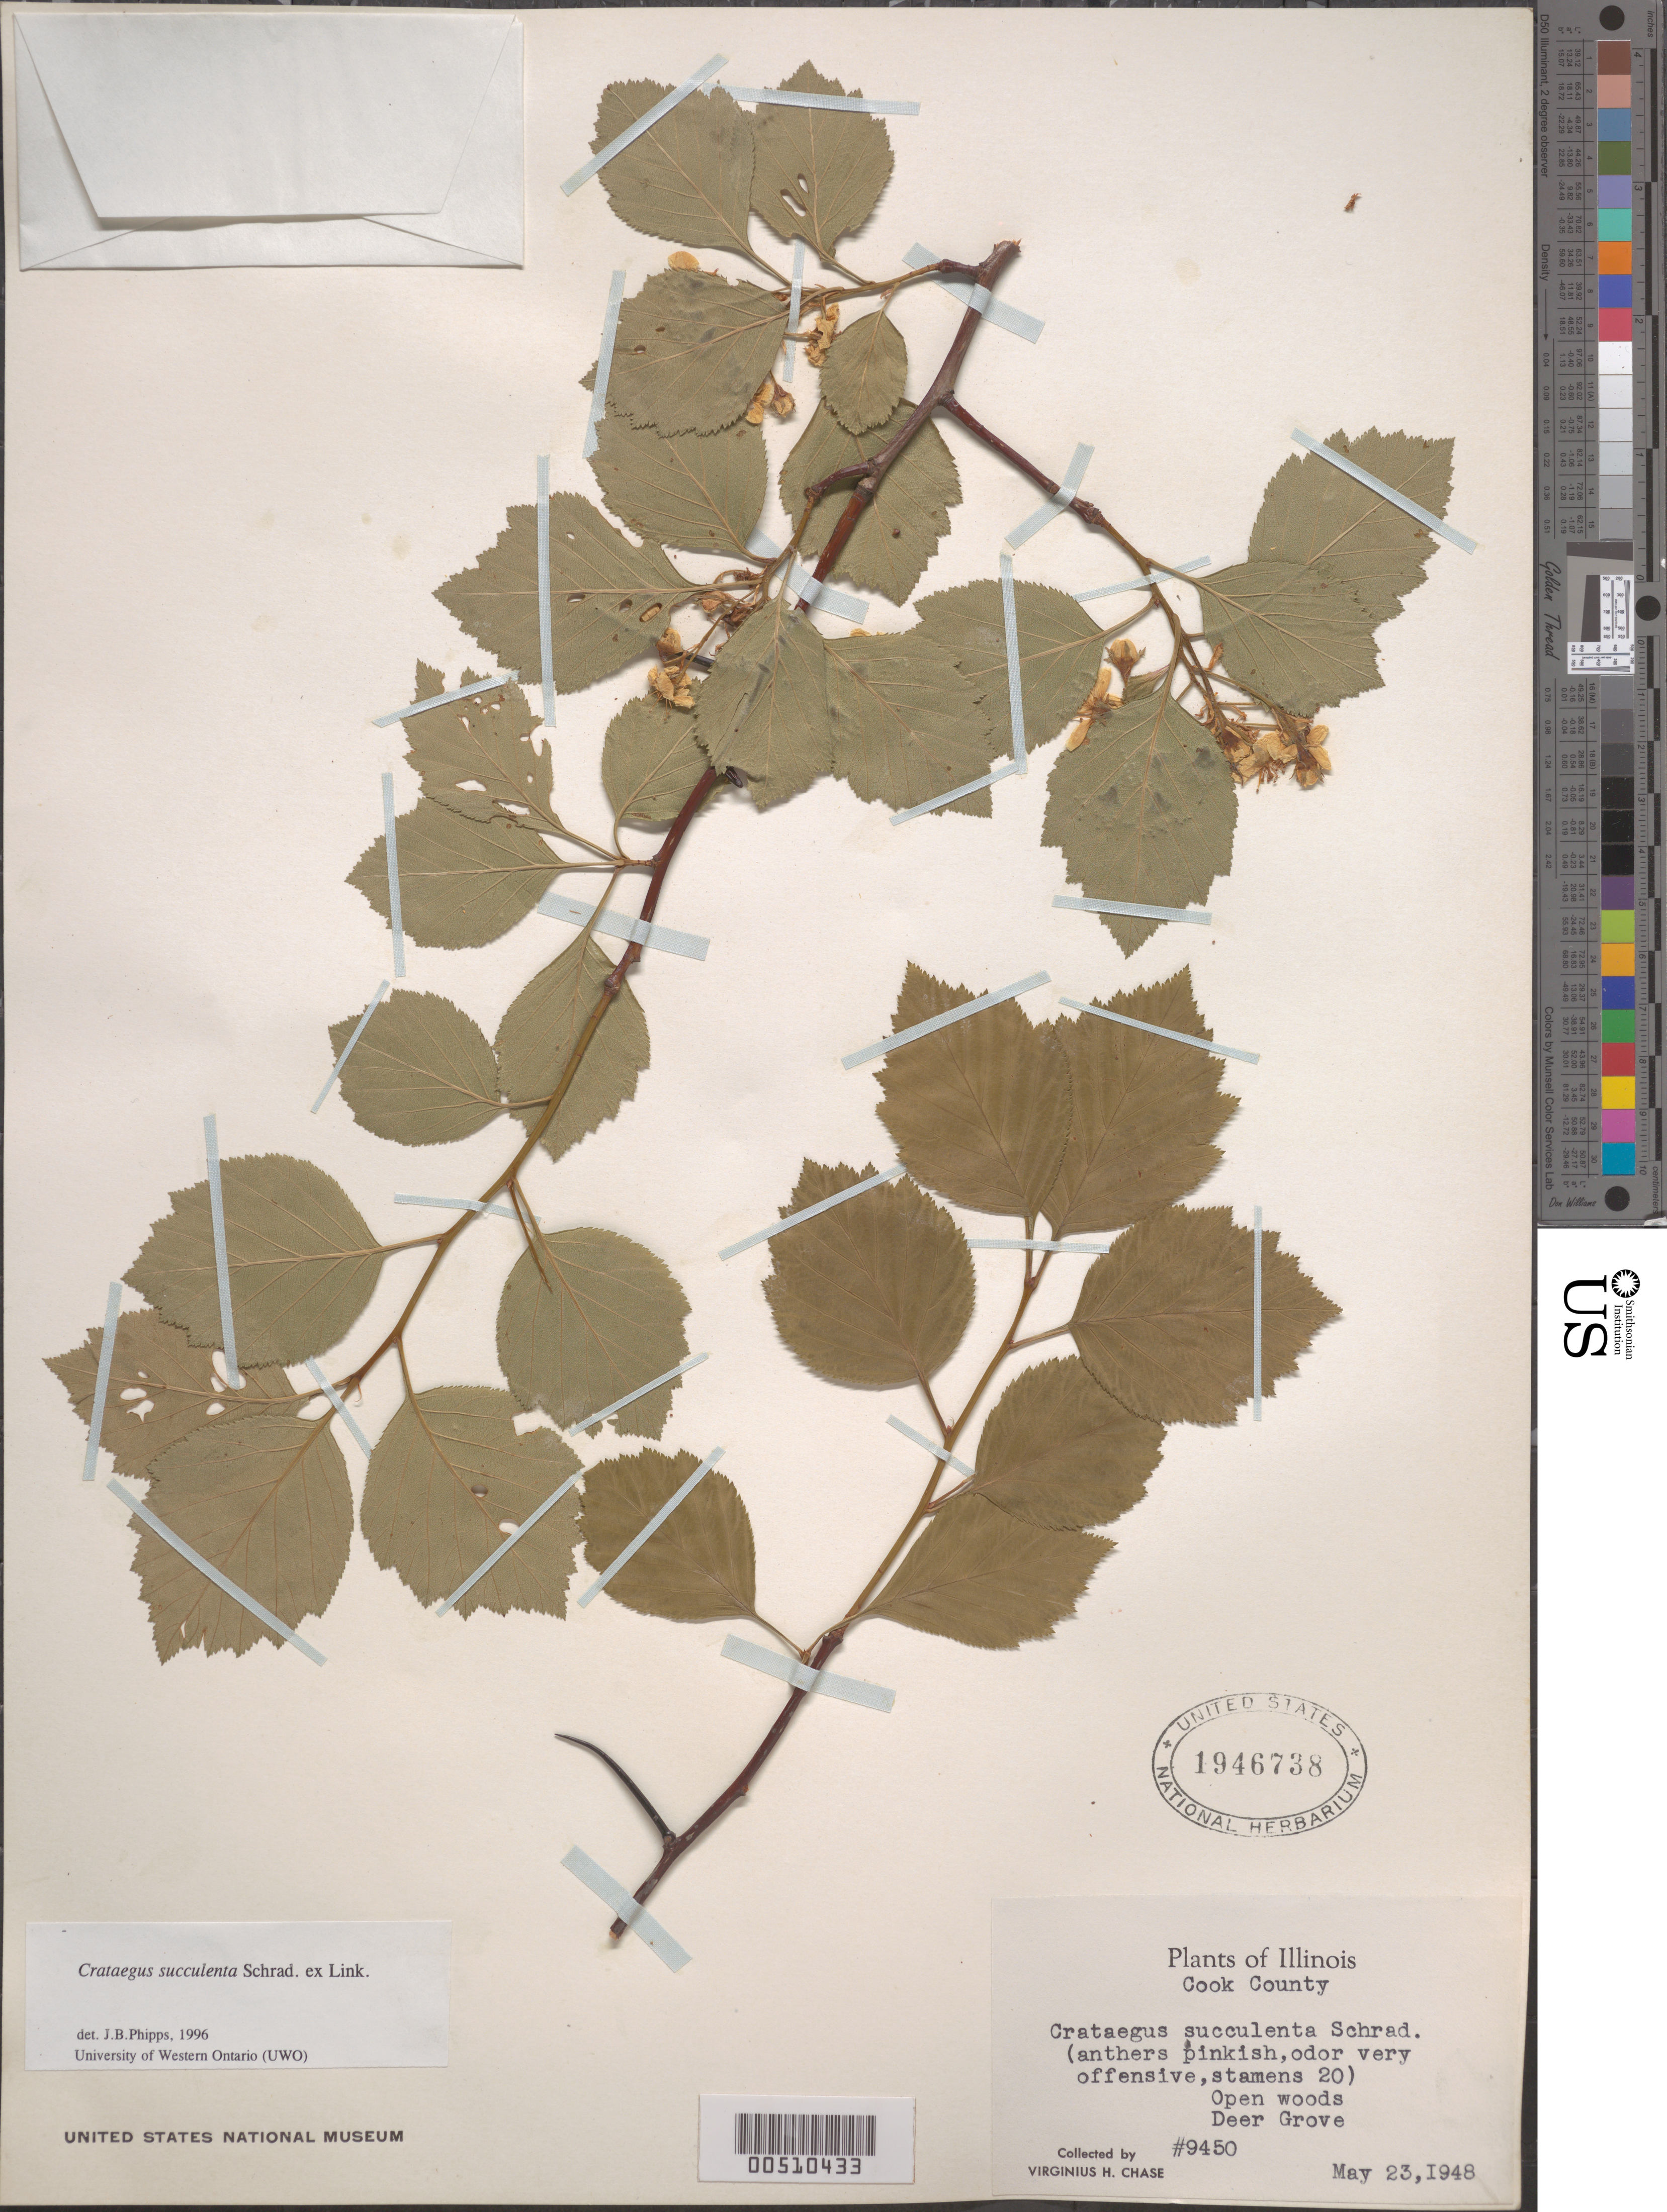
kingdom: Plantae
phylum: Tracheophyta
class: Magnoliopsida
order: Rosales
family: Rosaceae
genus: Crataegus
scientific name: Crataegus succulenta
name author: Schrad. ex Link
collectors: V. H. Chase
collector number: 9450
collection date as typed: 23 May 1948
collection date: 1948-05-23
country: United States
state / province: Illinois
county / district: Cook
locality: Deer Grove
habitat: Open woods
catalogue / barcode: US 1946738